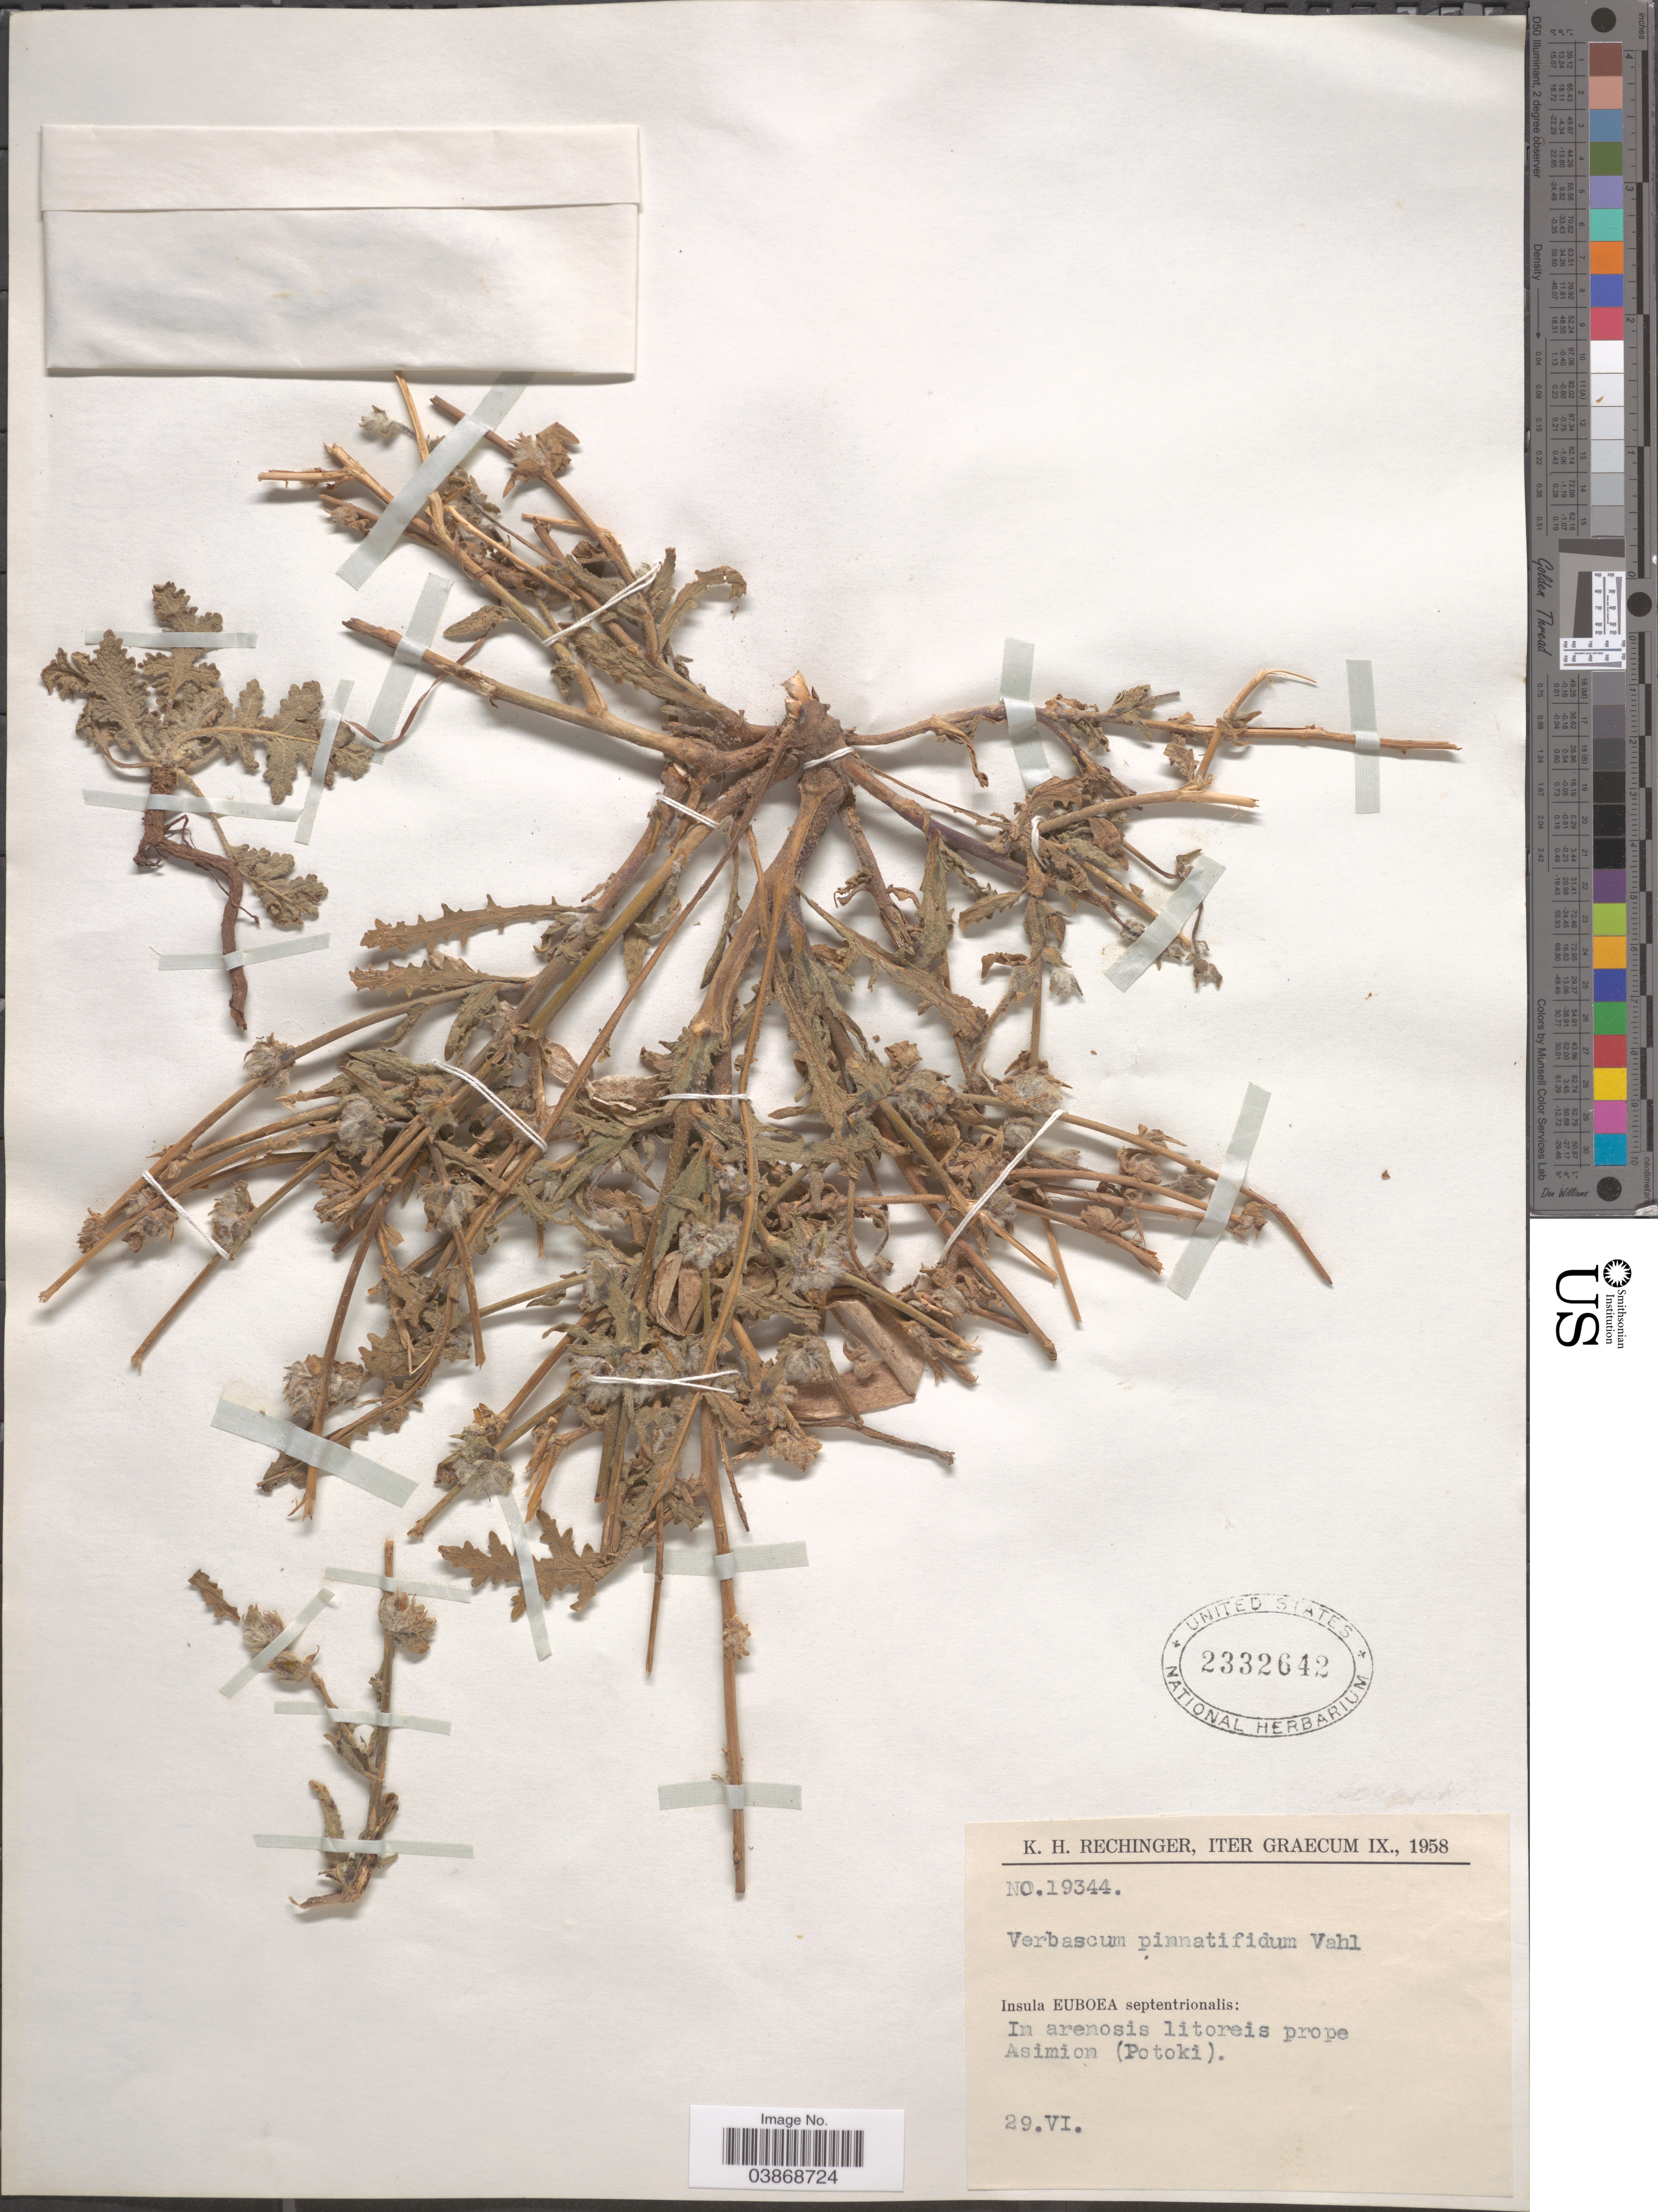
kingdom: Plantae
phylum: Tracheophyta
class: Magnoliopsida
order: Lamiales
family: Scrophulariaceae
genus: Verbascum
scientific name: Verbascum pinnatifidum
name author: Vahl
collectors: K. H. Rechinger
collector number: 19344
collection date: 1958-06-29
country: Greece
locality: Iter Graecum. Insula Euboea septentrionalis: In arenosis litoreis prope Asimion (Potoki).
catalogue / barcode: US 2332642